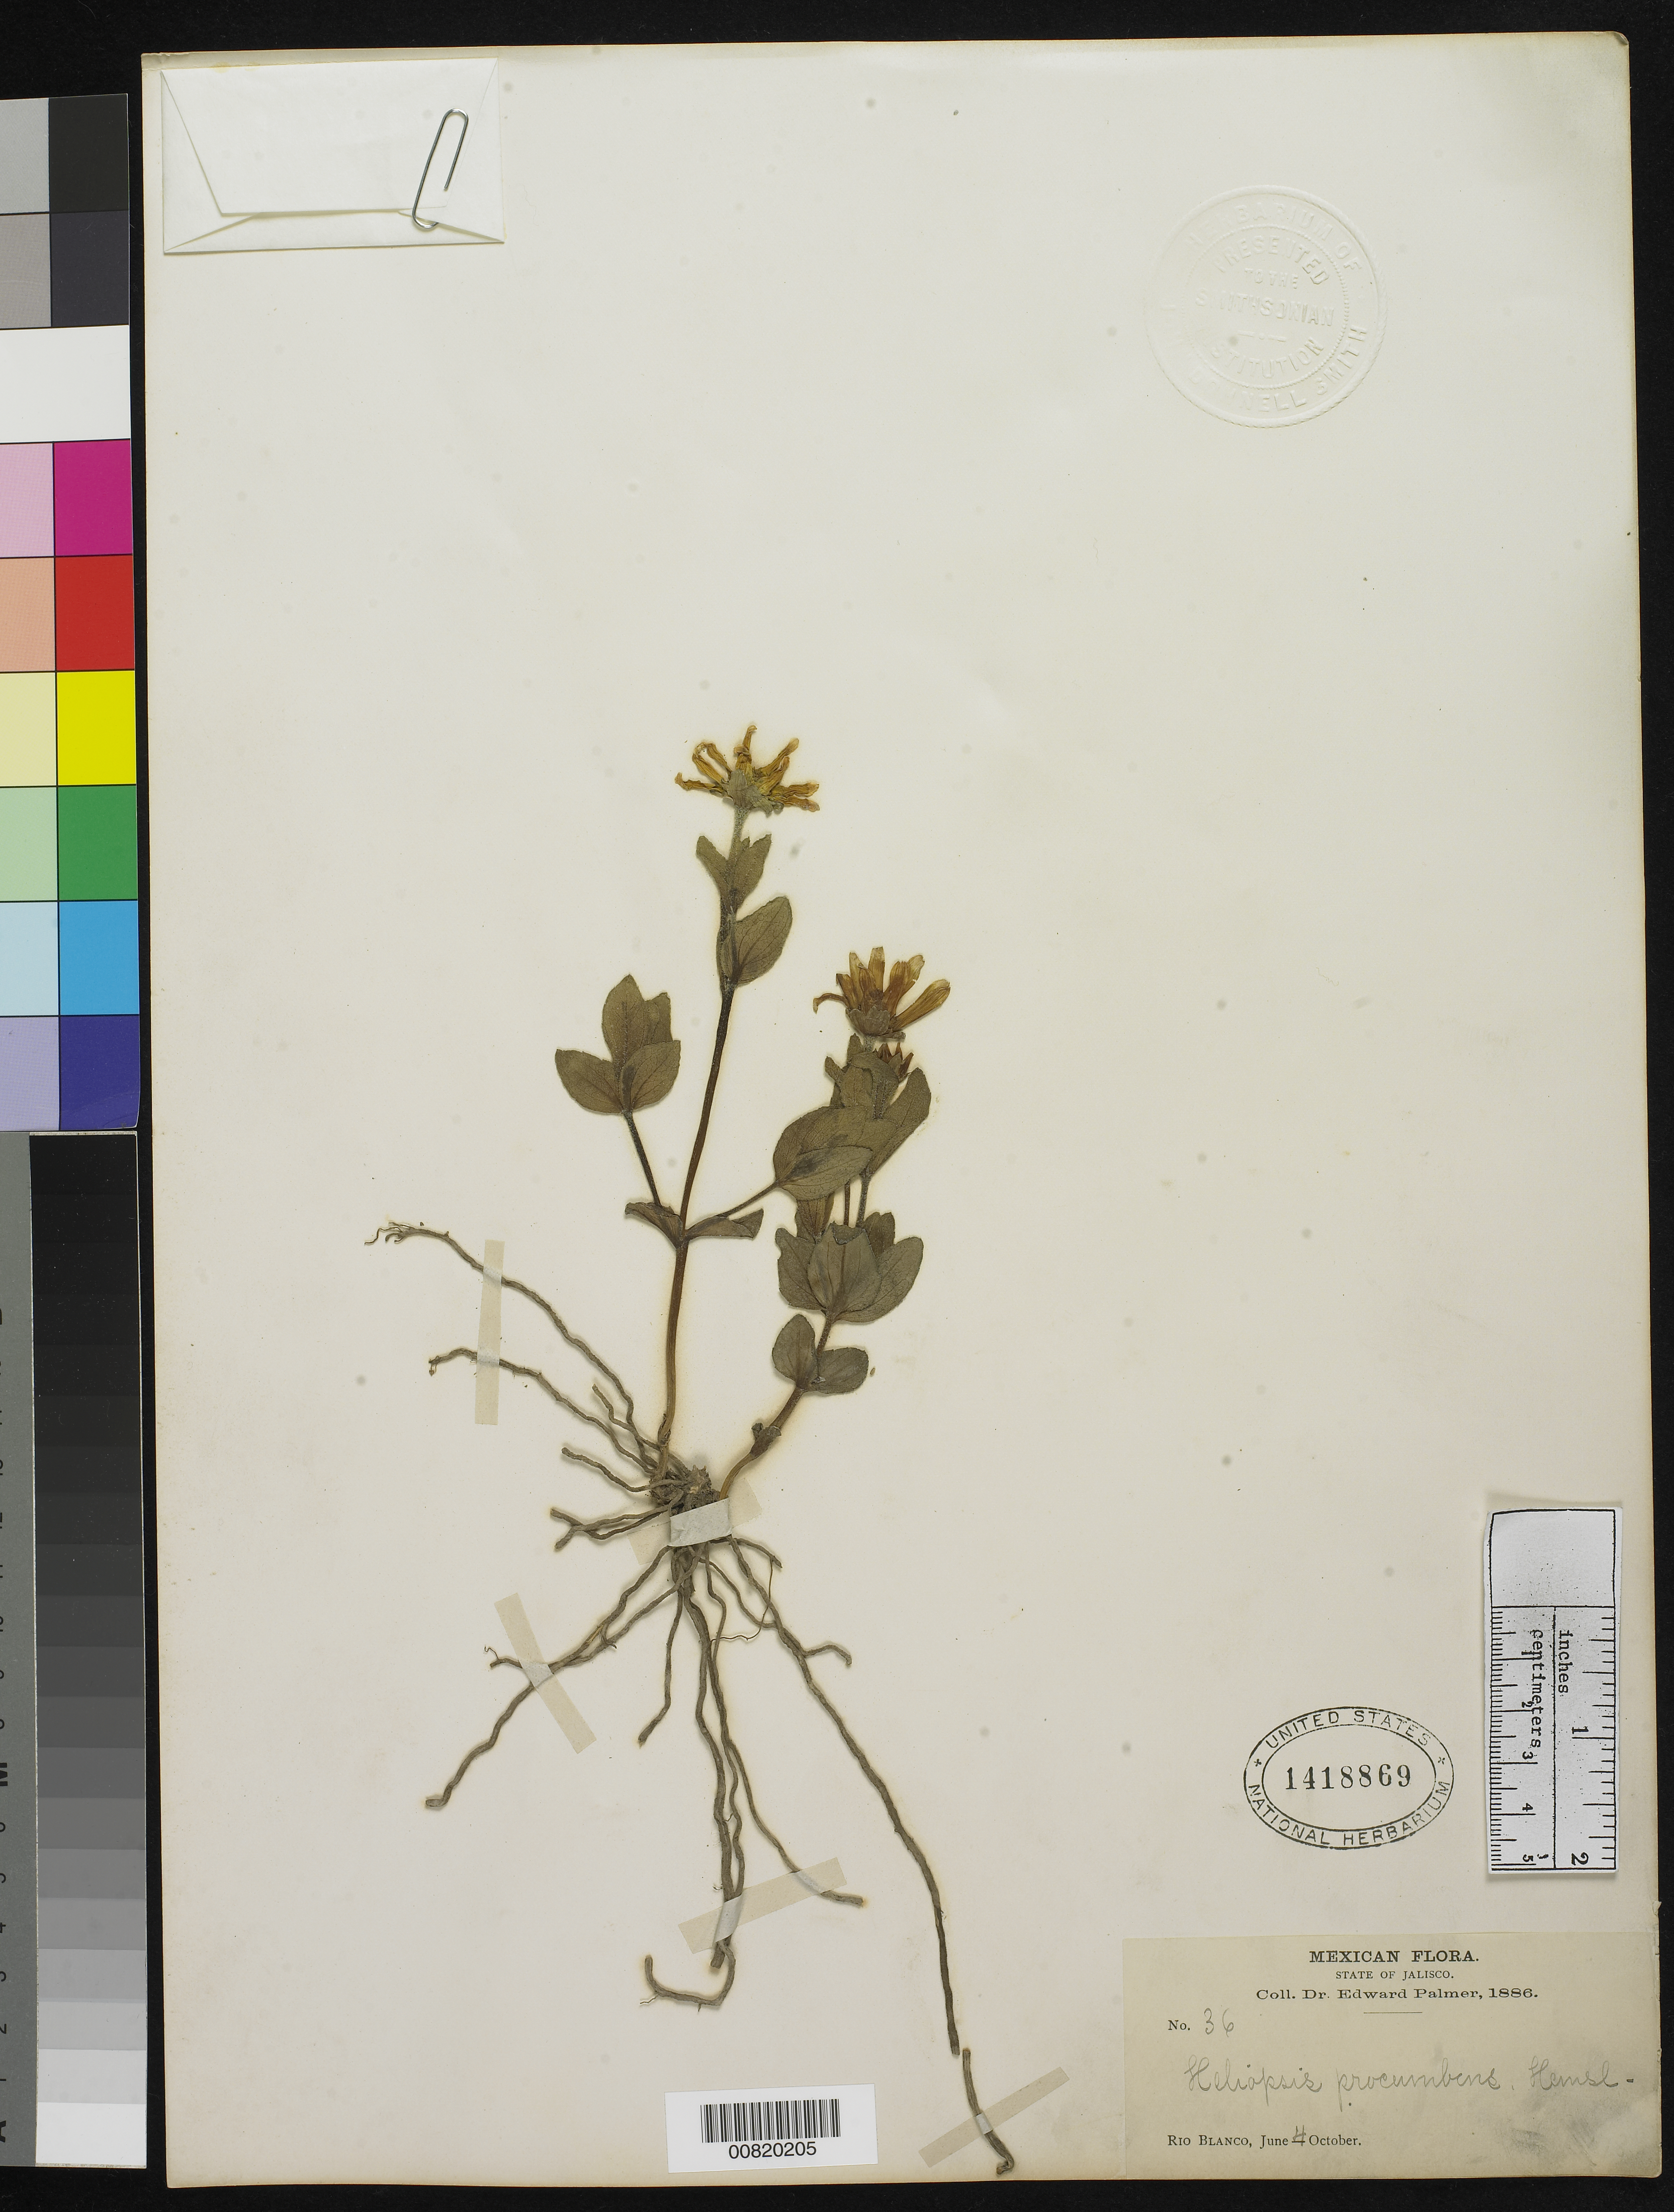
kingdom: Plantae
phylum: Tracheophyta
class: Magnoliopsida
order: Asterales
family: Asteraceae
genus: Heliopsis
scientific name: Heliopsis procumbens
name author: Hemsl.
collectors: E. Palmer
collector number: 36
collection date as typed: Jun 1886 to 04 Oct 1886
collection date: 1886-06/1886-10-04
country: Mexico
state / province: Jalisco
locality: Rio Blanco, Jalisco.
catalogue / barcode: US 1418869